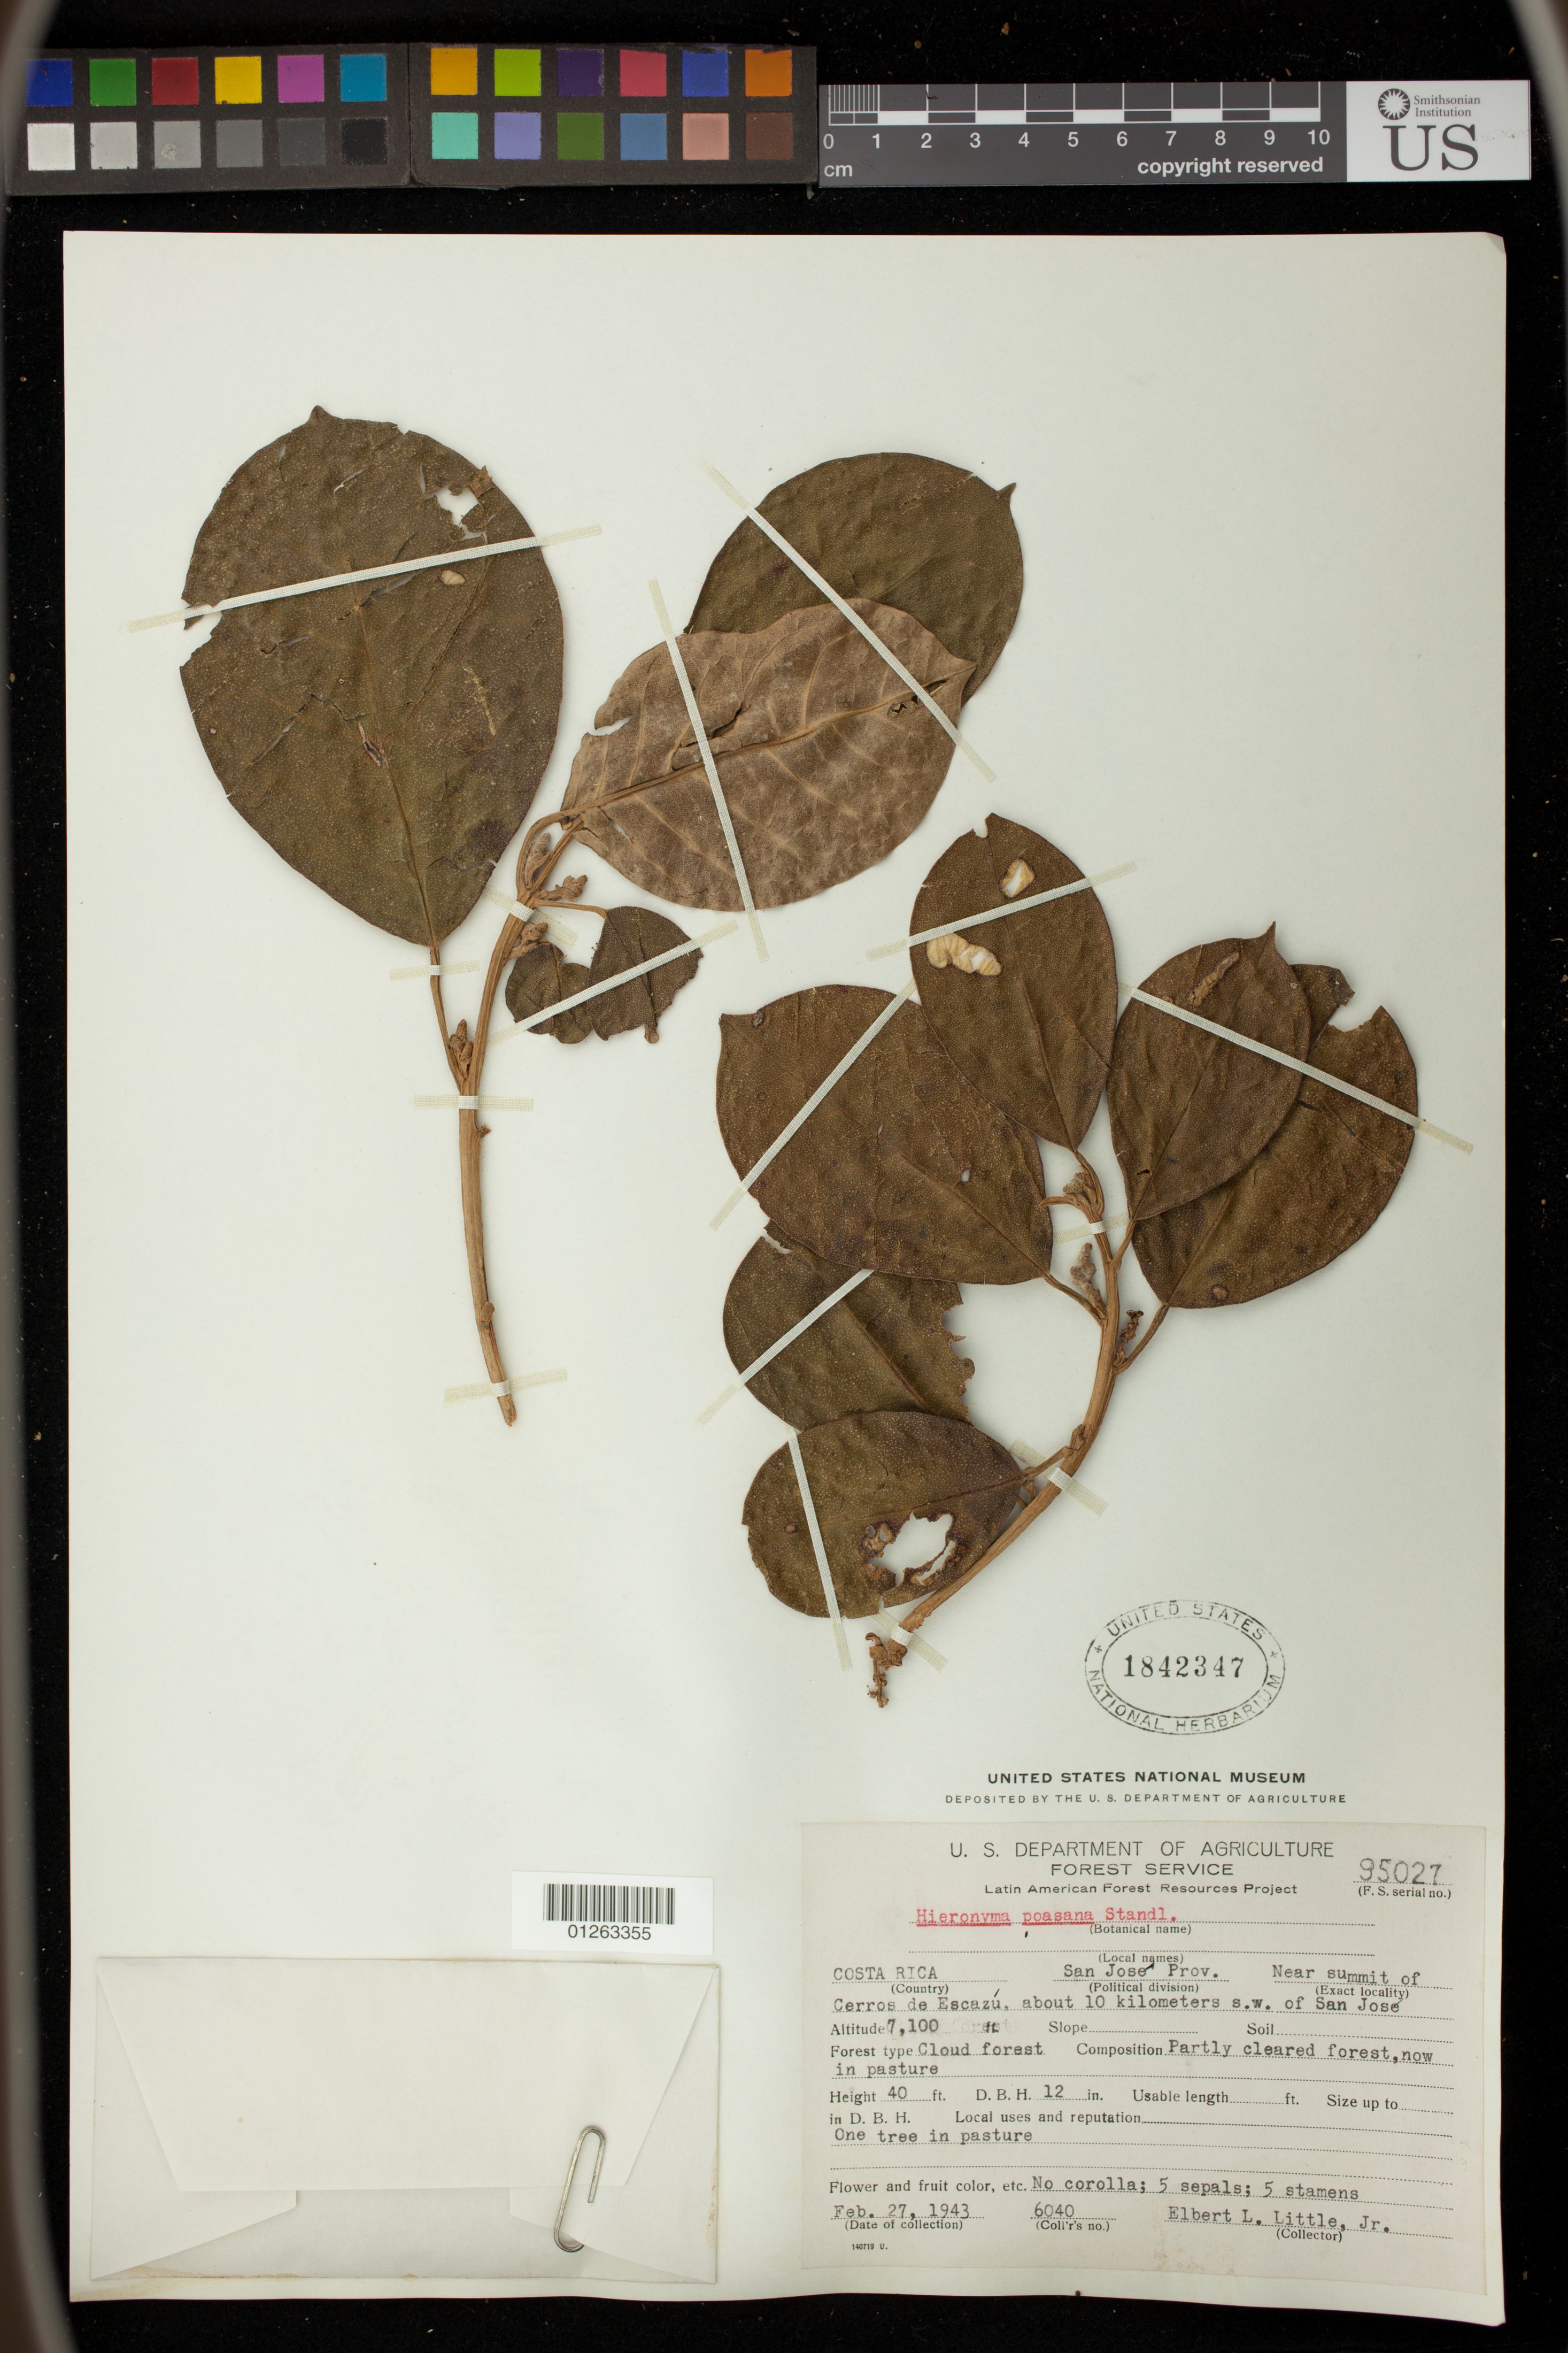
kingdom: Plantae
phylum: Tracheophyta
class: Magnoliopsida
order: Malpighiales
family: Phyllanthaceae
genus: Hieronyma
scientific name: Hieronyma poasana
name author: Standl.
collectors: E. L. Little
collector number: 6040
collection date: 1943-02-27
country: Costa Rica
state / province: San José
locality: Near summit of Cerros de Escazu, about 10 kilometers s.w. of San Jose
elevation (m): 2165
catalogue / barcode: US 1842347